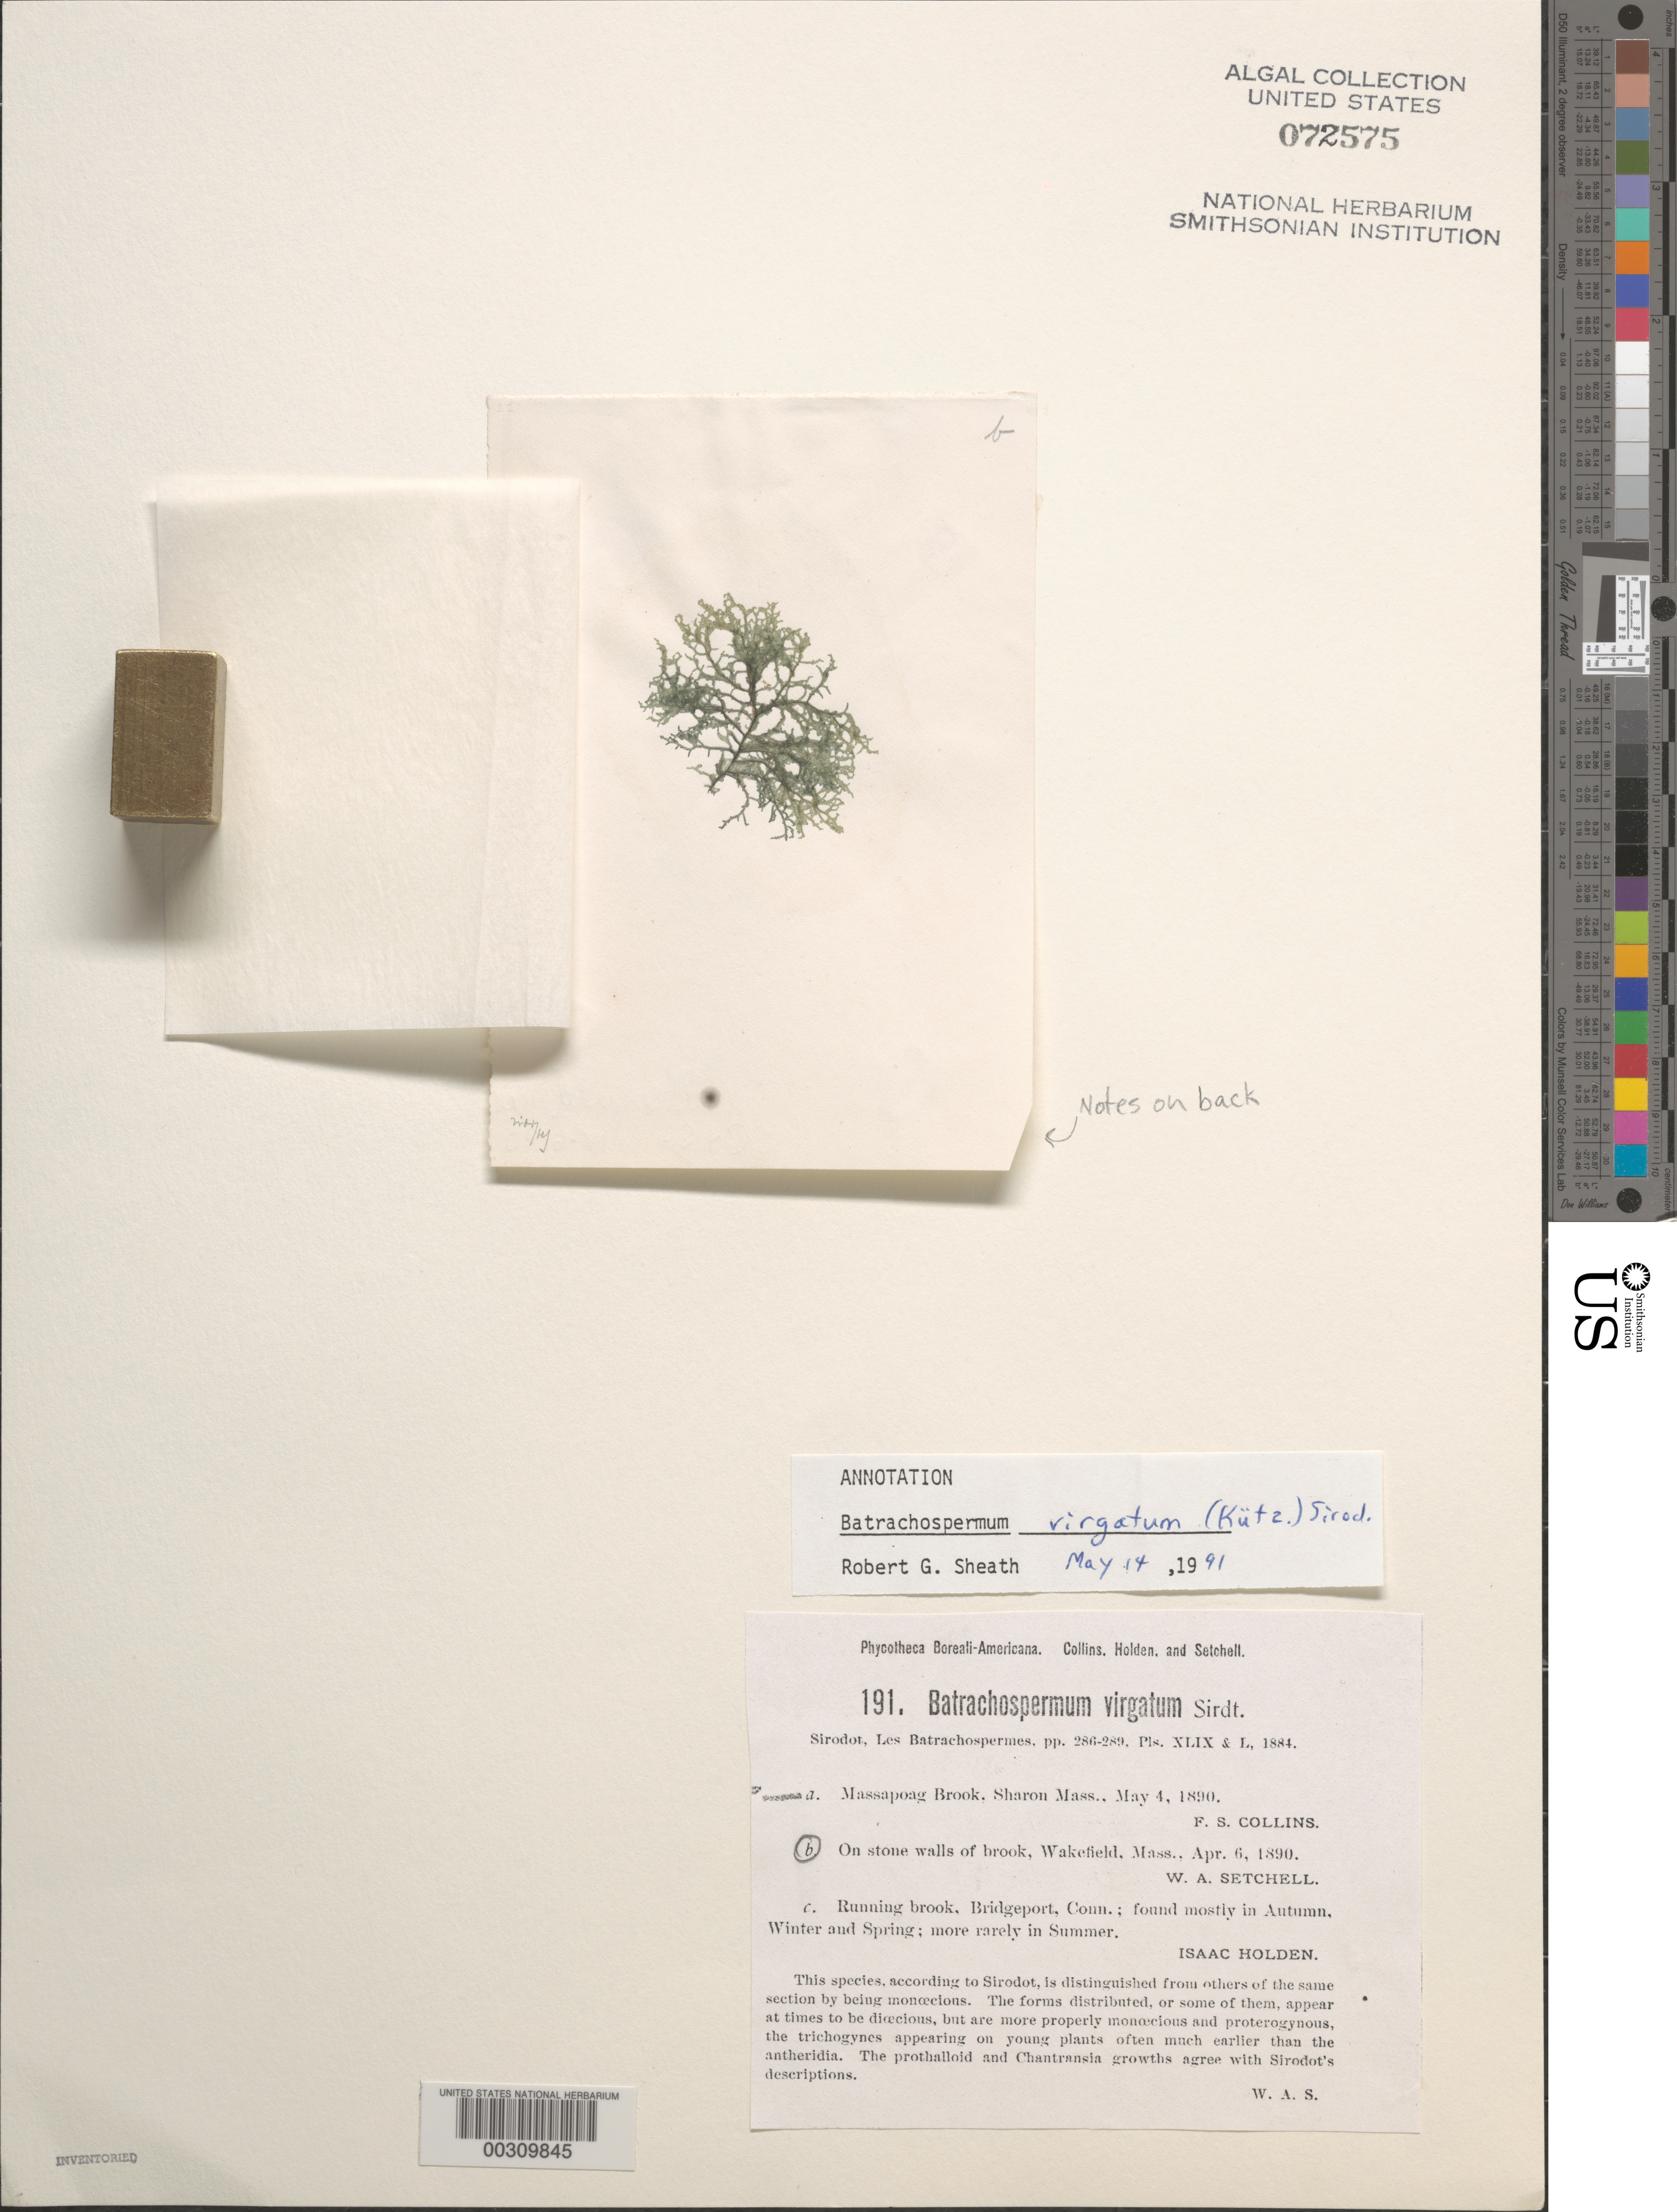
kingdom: Plantae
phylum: Rhodophyta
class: Florideophyceae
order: Batrachospermales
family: Batrachospermaceae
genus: Batrachospermum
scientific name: Batrachospermum helminthosum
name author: Sirodot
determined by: Algae name updating Project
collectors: W. Setchell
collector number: PB-A 191b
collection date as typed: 06 Apr 1890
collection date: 1890-04-06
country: United States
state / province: Massachusetts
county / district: Middlesex County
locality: Wakefield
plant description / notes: Collins, Holden & Setchell, Phycotheca Boreali-Americana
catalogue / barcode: US 72575